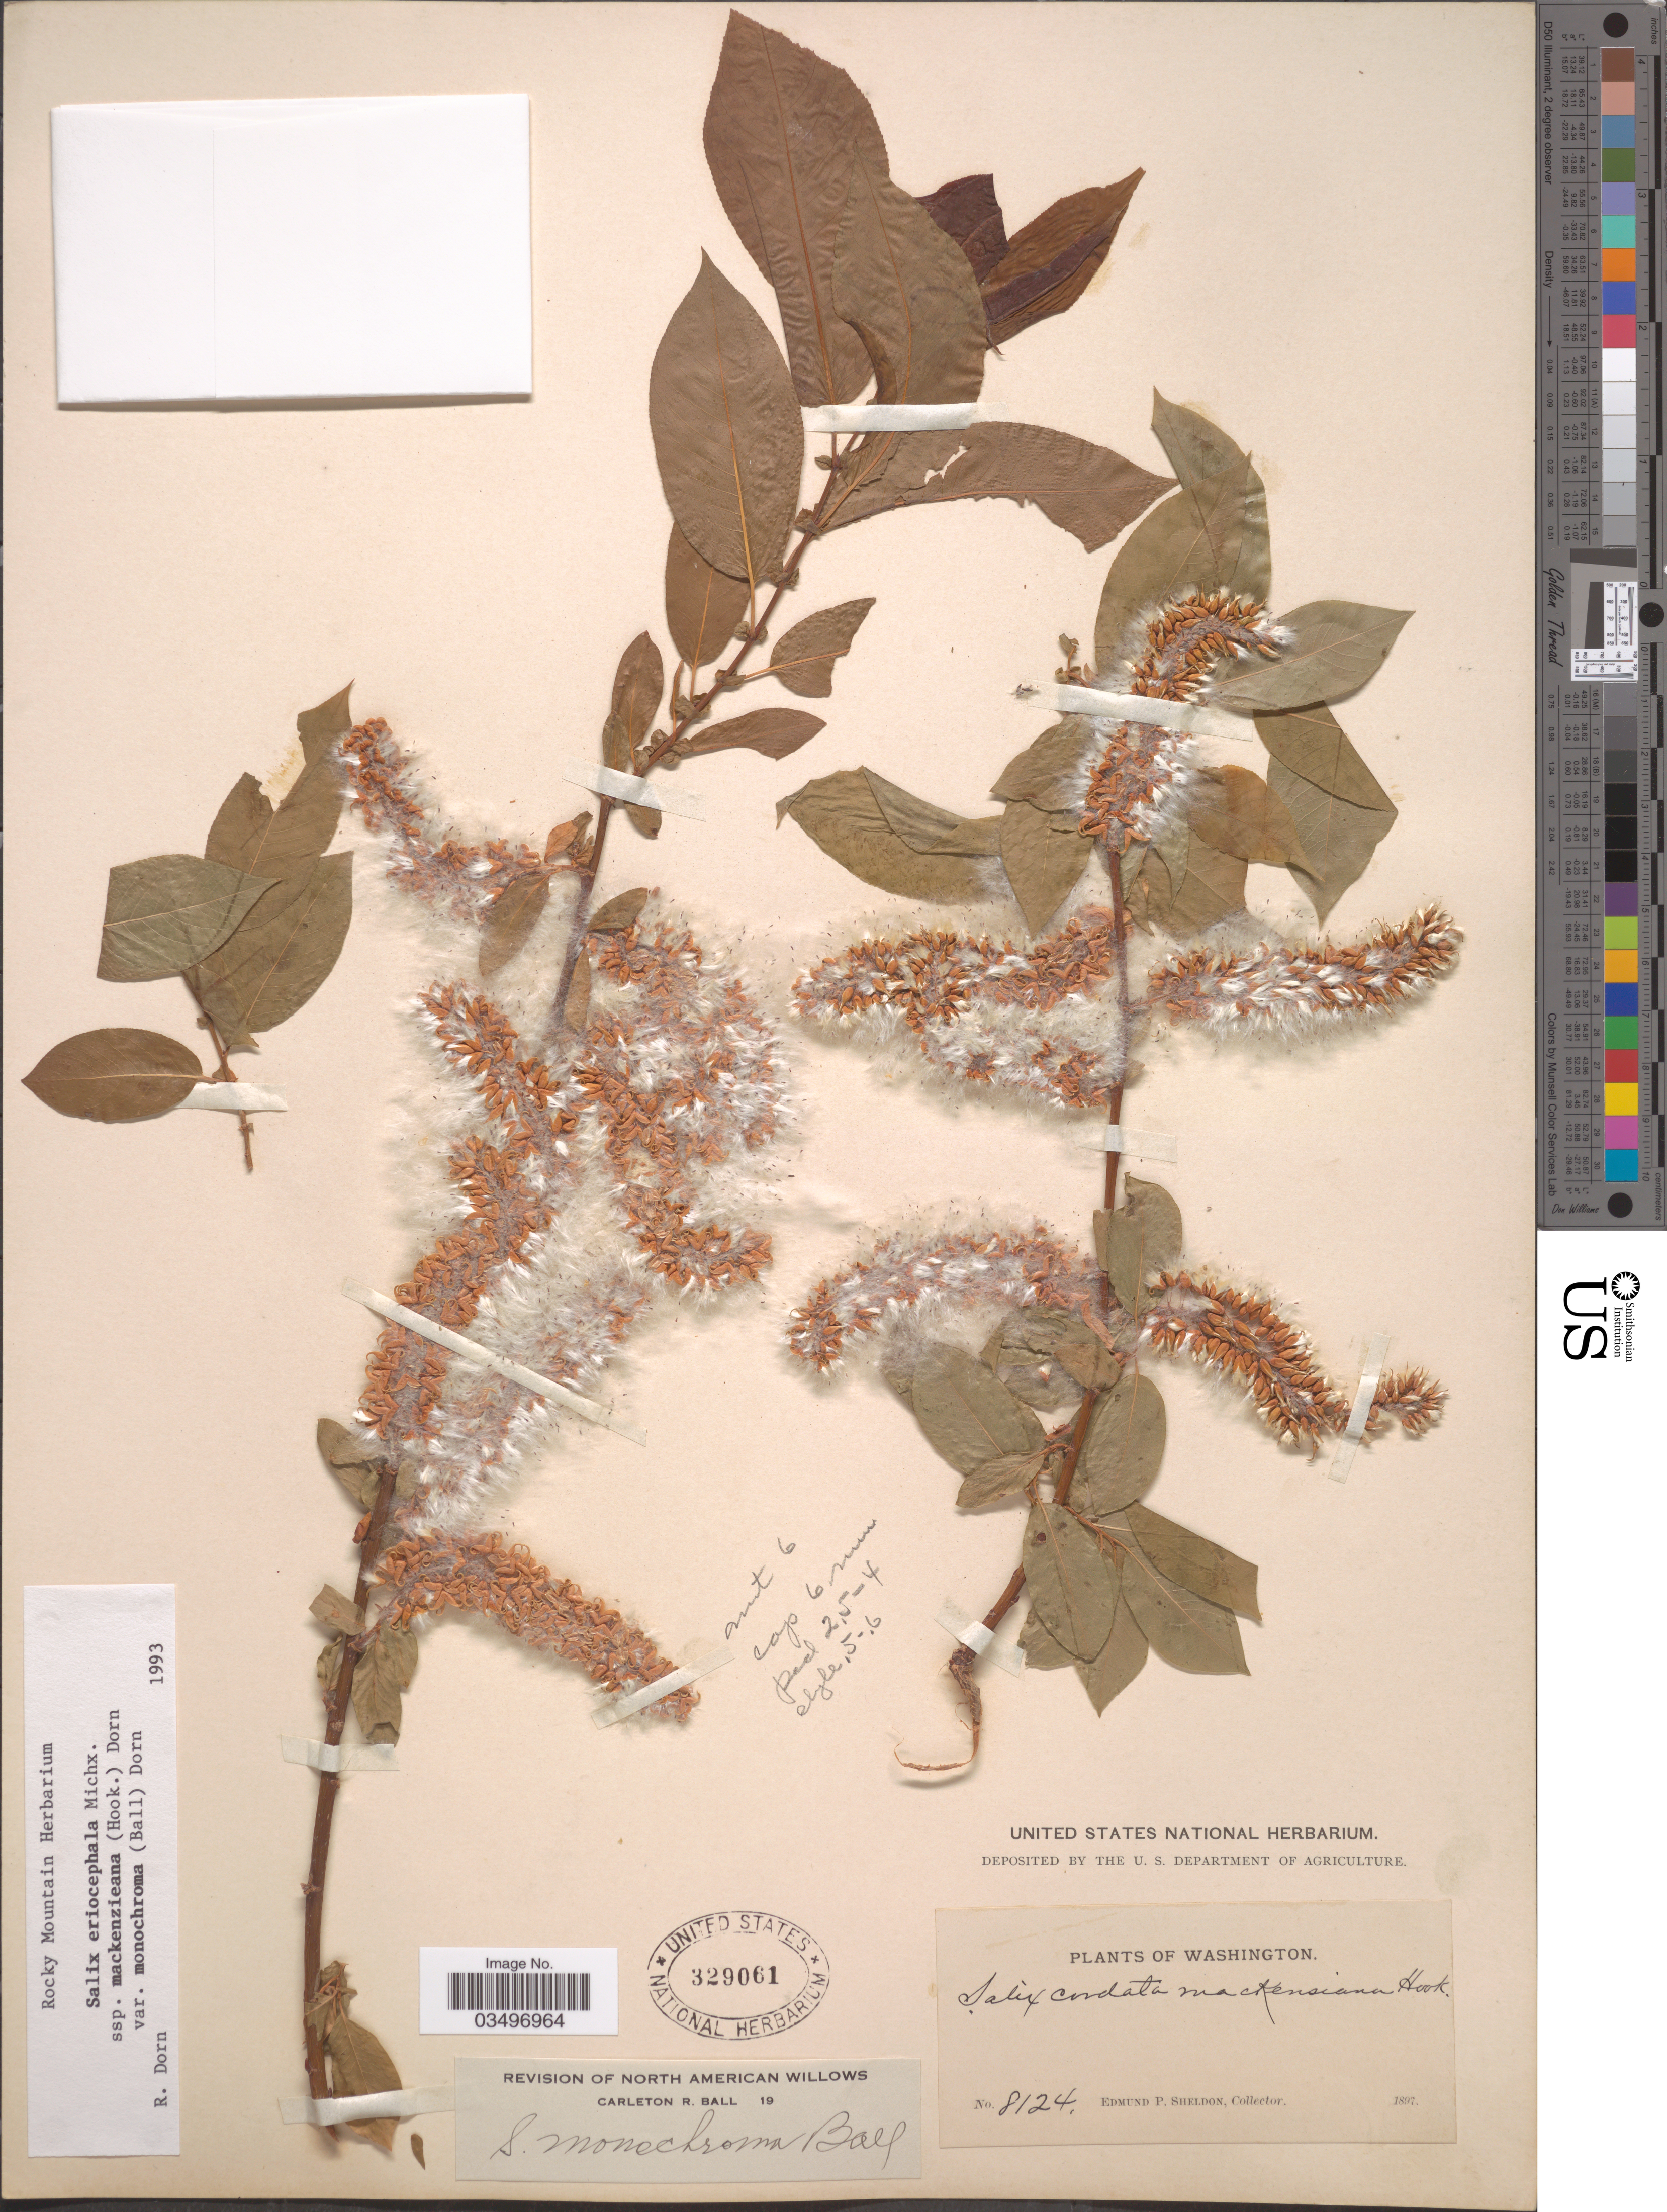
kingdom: Plantae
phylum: Tracheophyta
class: Magnoliopsida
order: Malpighiales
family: Salicaceae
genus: Salix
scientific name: Salix eriocephala var. monochroma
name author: (C.R. Ball) Dorn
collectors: E. P. Sheldon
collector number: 8124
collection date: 1897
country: United States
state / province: Washington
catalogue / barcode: US 329061